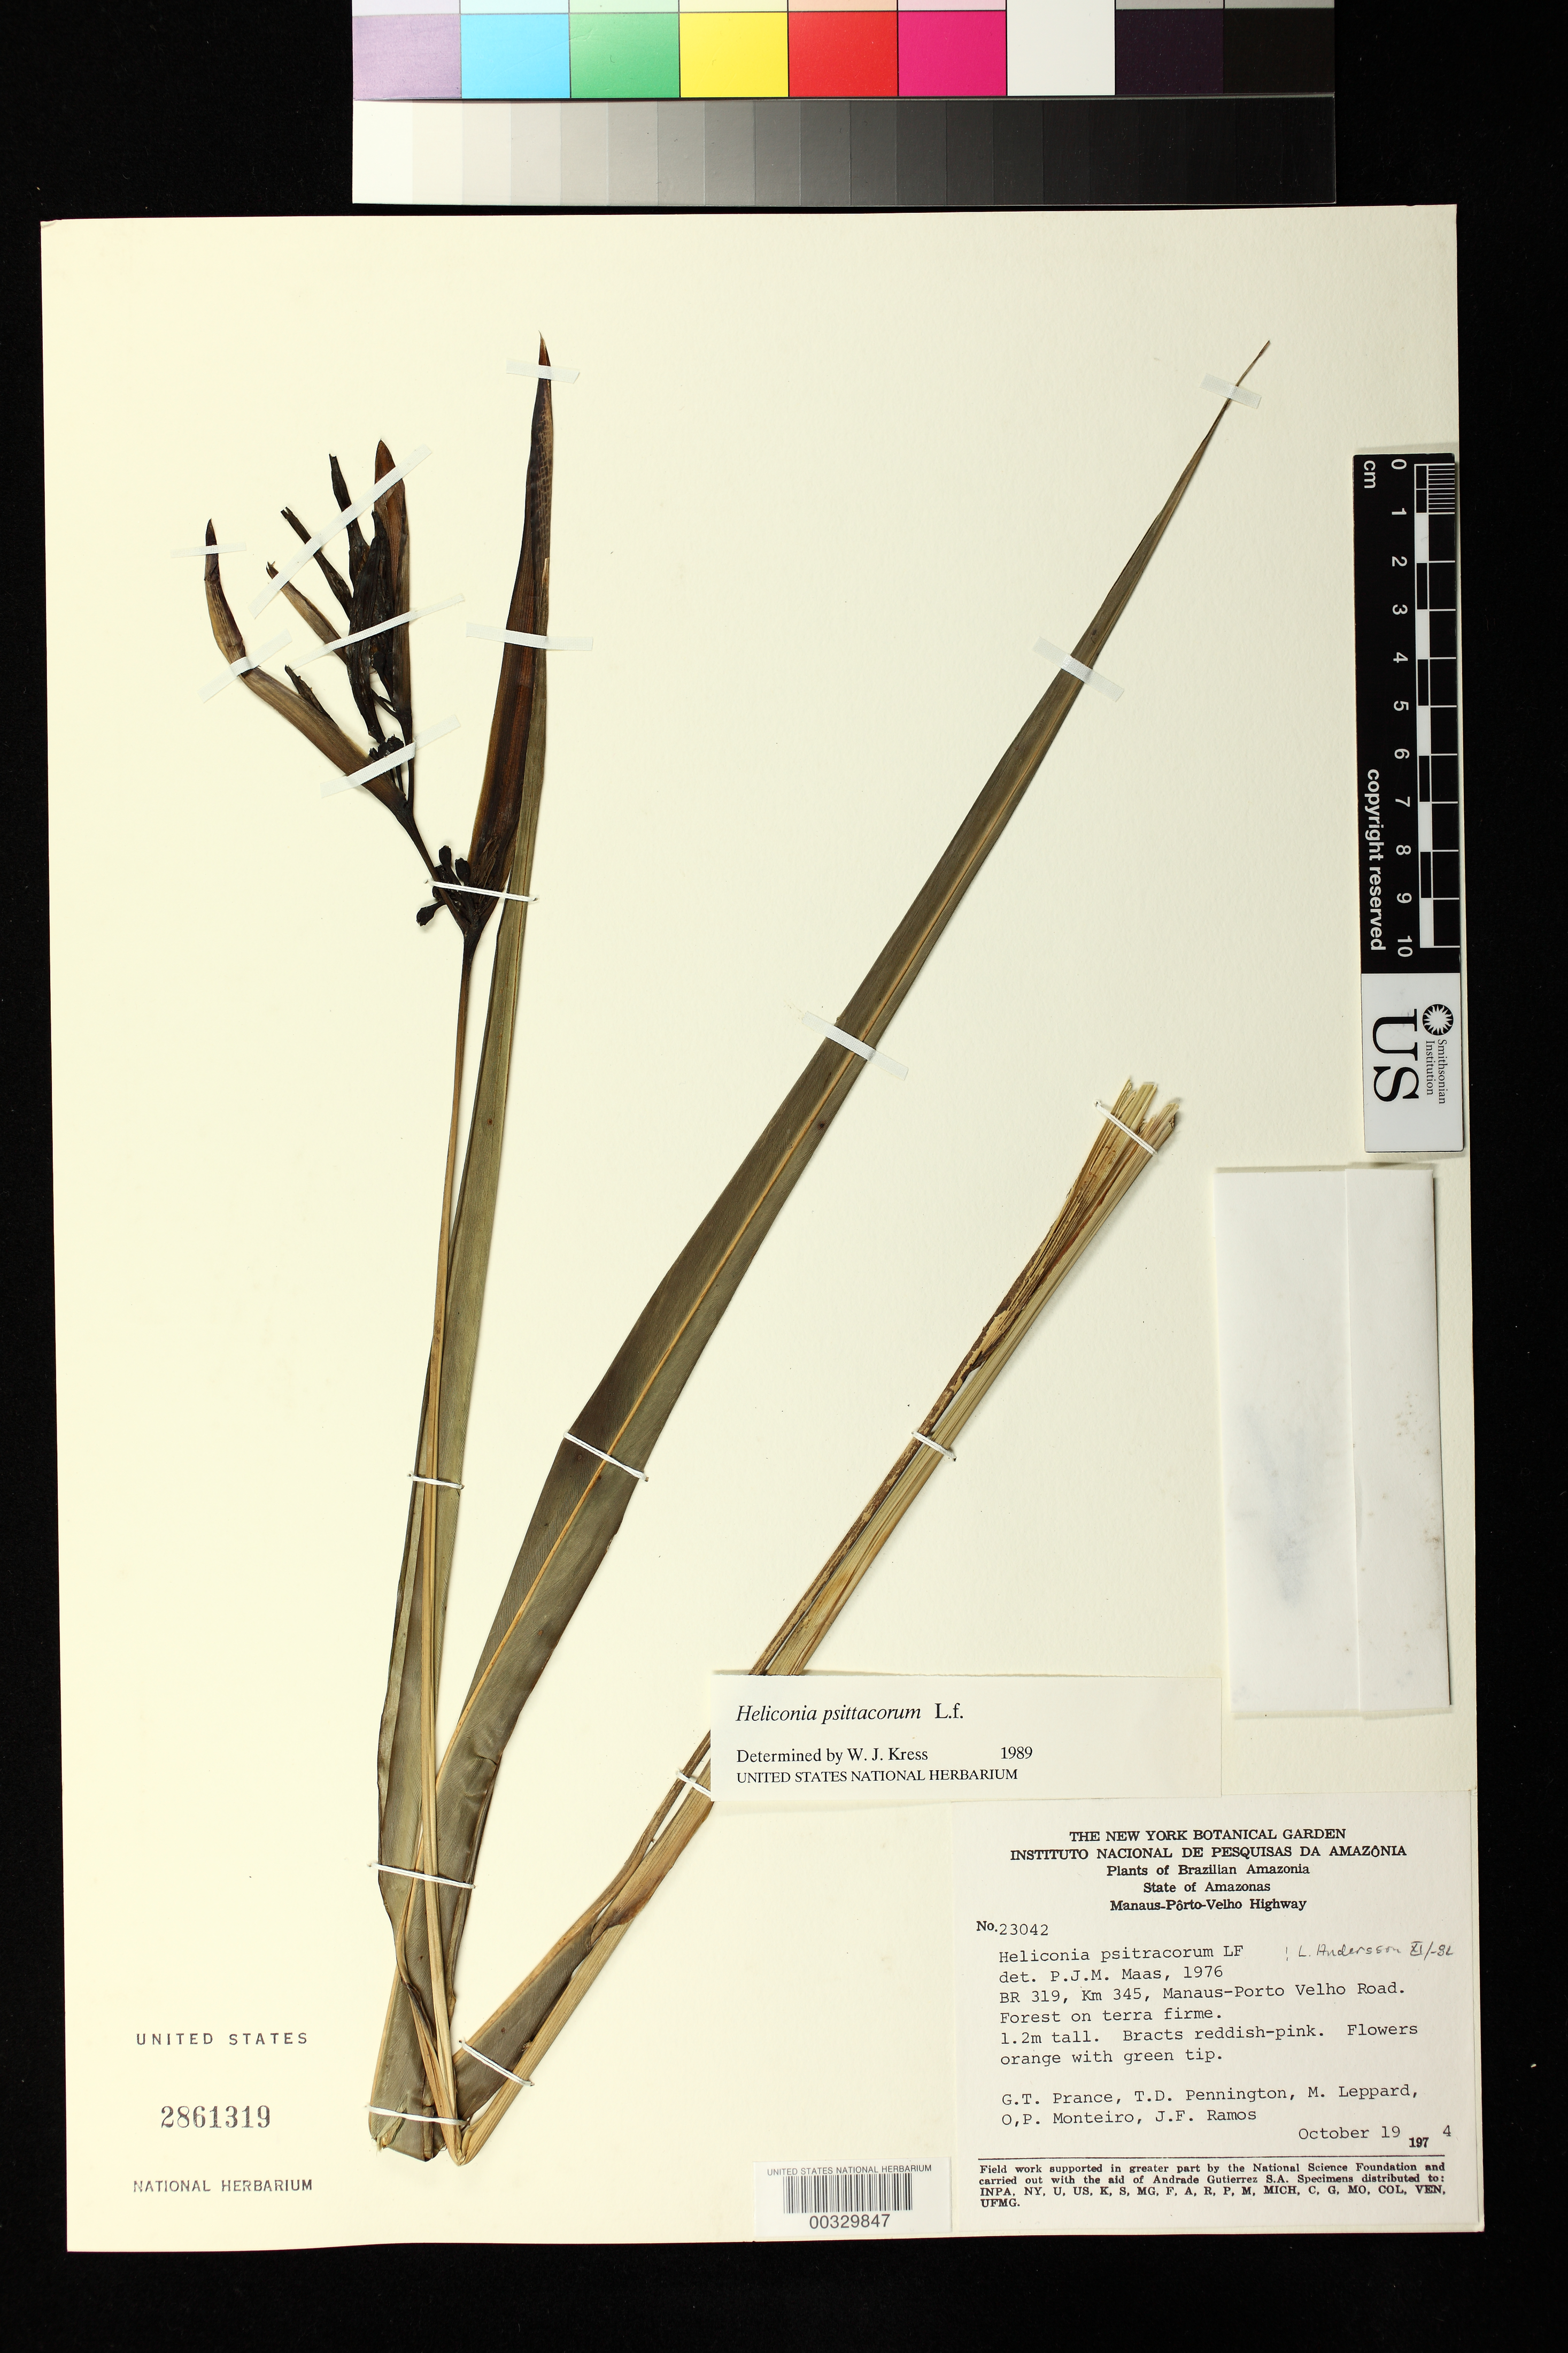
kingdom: Plantae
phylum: Tracheophyta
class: Liliopsida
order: Zingiberales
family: Heliconiaceae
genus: Heliconia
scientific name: Heliconia psittacorum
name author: L. f.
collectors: G. T. Prance, T. D. Pennington, M. Leppard, O. P. Monteiro & J. F. Ramos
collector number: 23042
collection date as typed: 19 Oct 1974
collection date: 1974-10-19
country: Brazil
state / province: Amazonas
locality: Manaus-porto-velho highway, br 319, km 345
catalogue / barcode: US 2861319